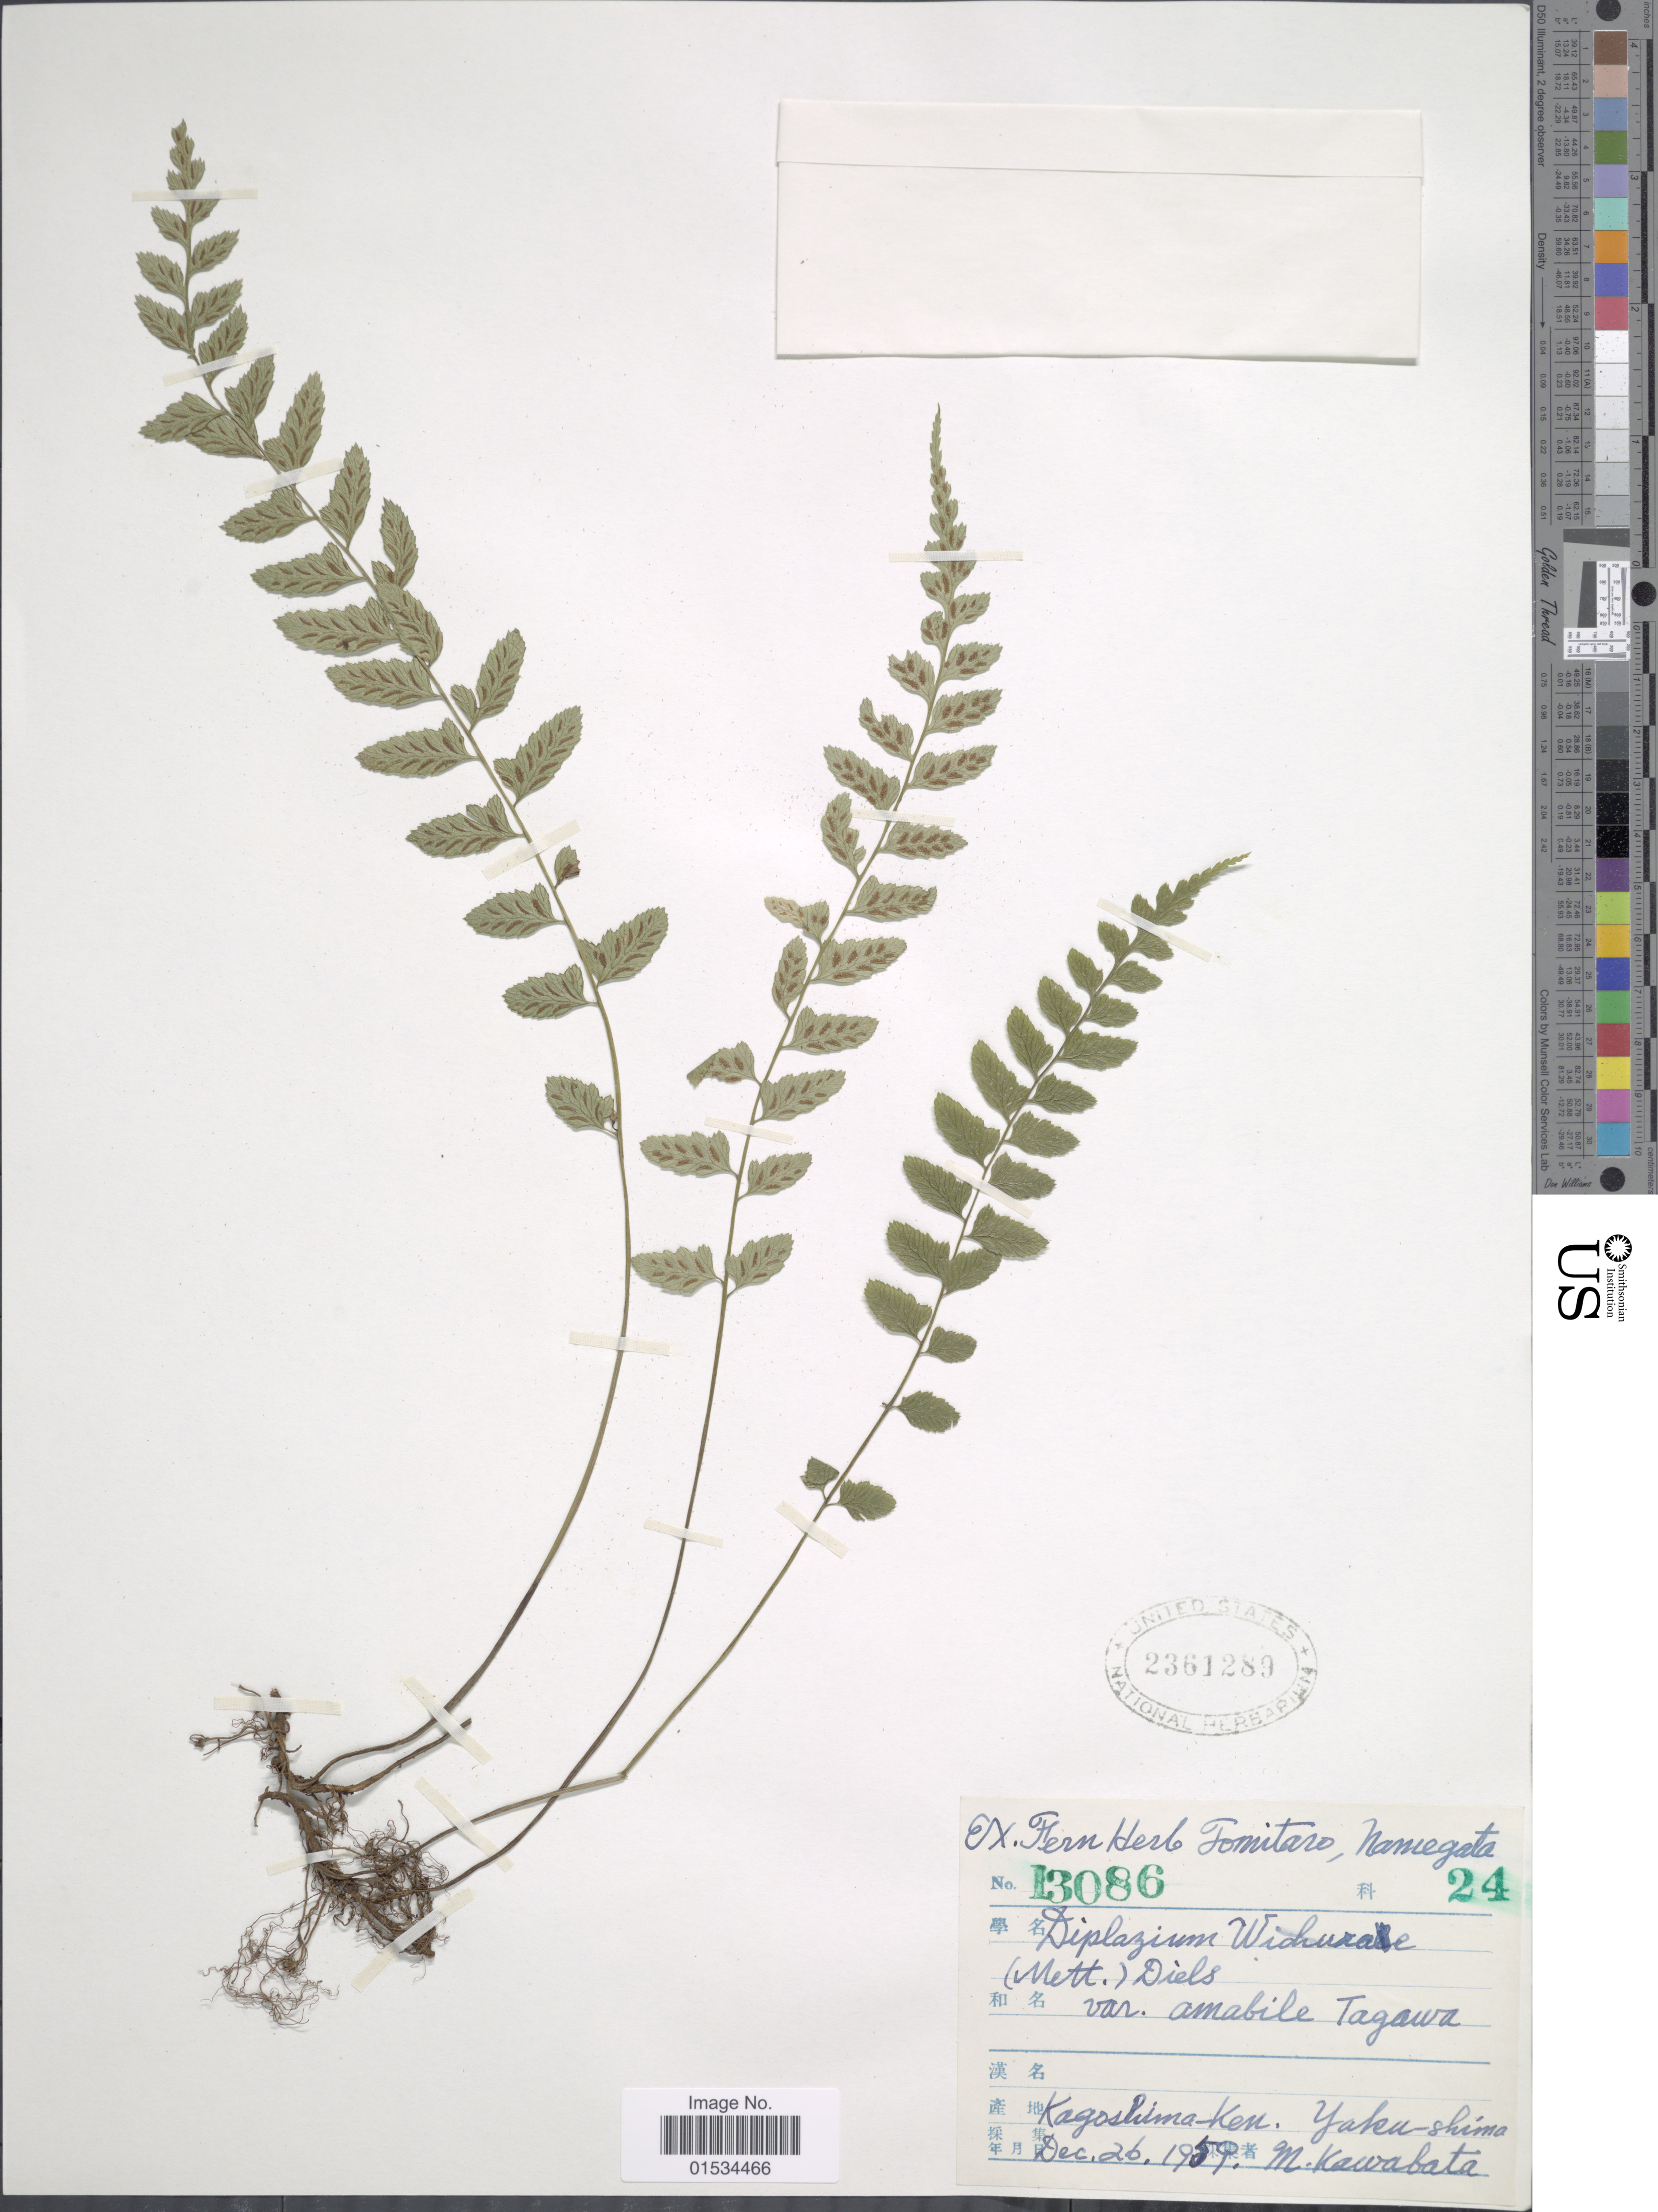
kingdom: Plantae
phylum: Tracheophyta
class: Polypodiopsida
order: Polypodiales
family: Athyriaceae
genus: Diplazium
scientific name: Diplazium wichurae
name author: (Mett.) Diels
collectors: M. Kawabata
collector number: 13086/24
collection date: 1951-12-26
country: Japan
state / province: Kagosima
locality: Kagoshima-ken, Yaku-shima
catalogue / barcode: US 2361289